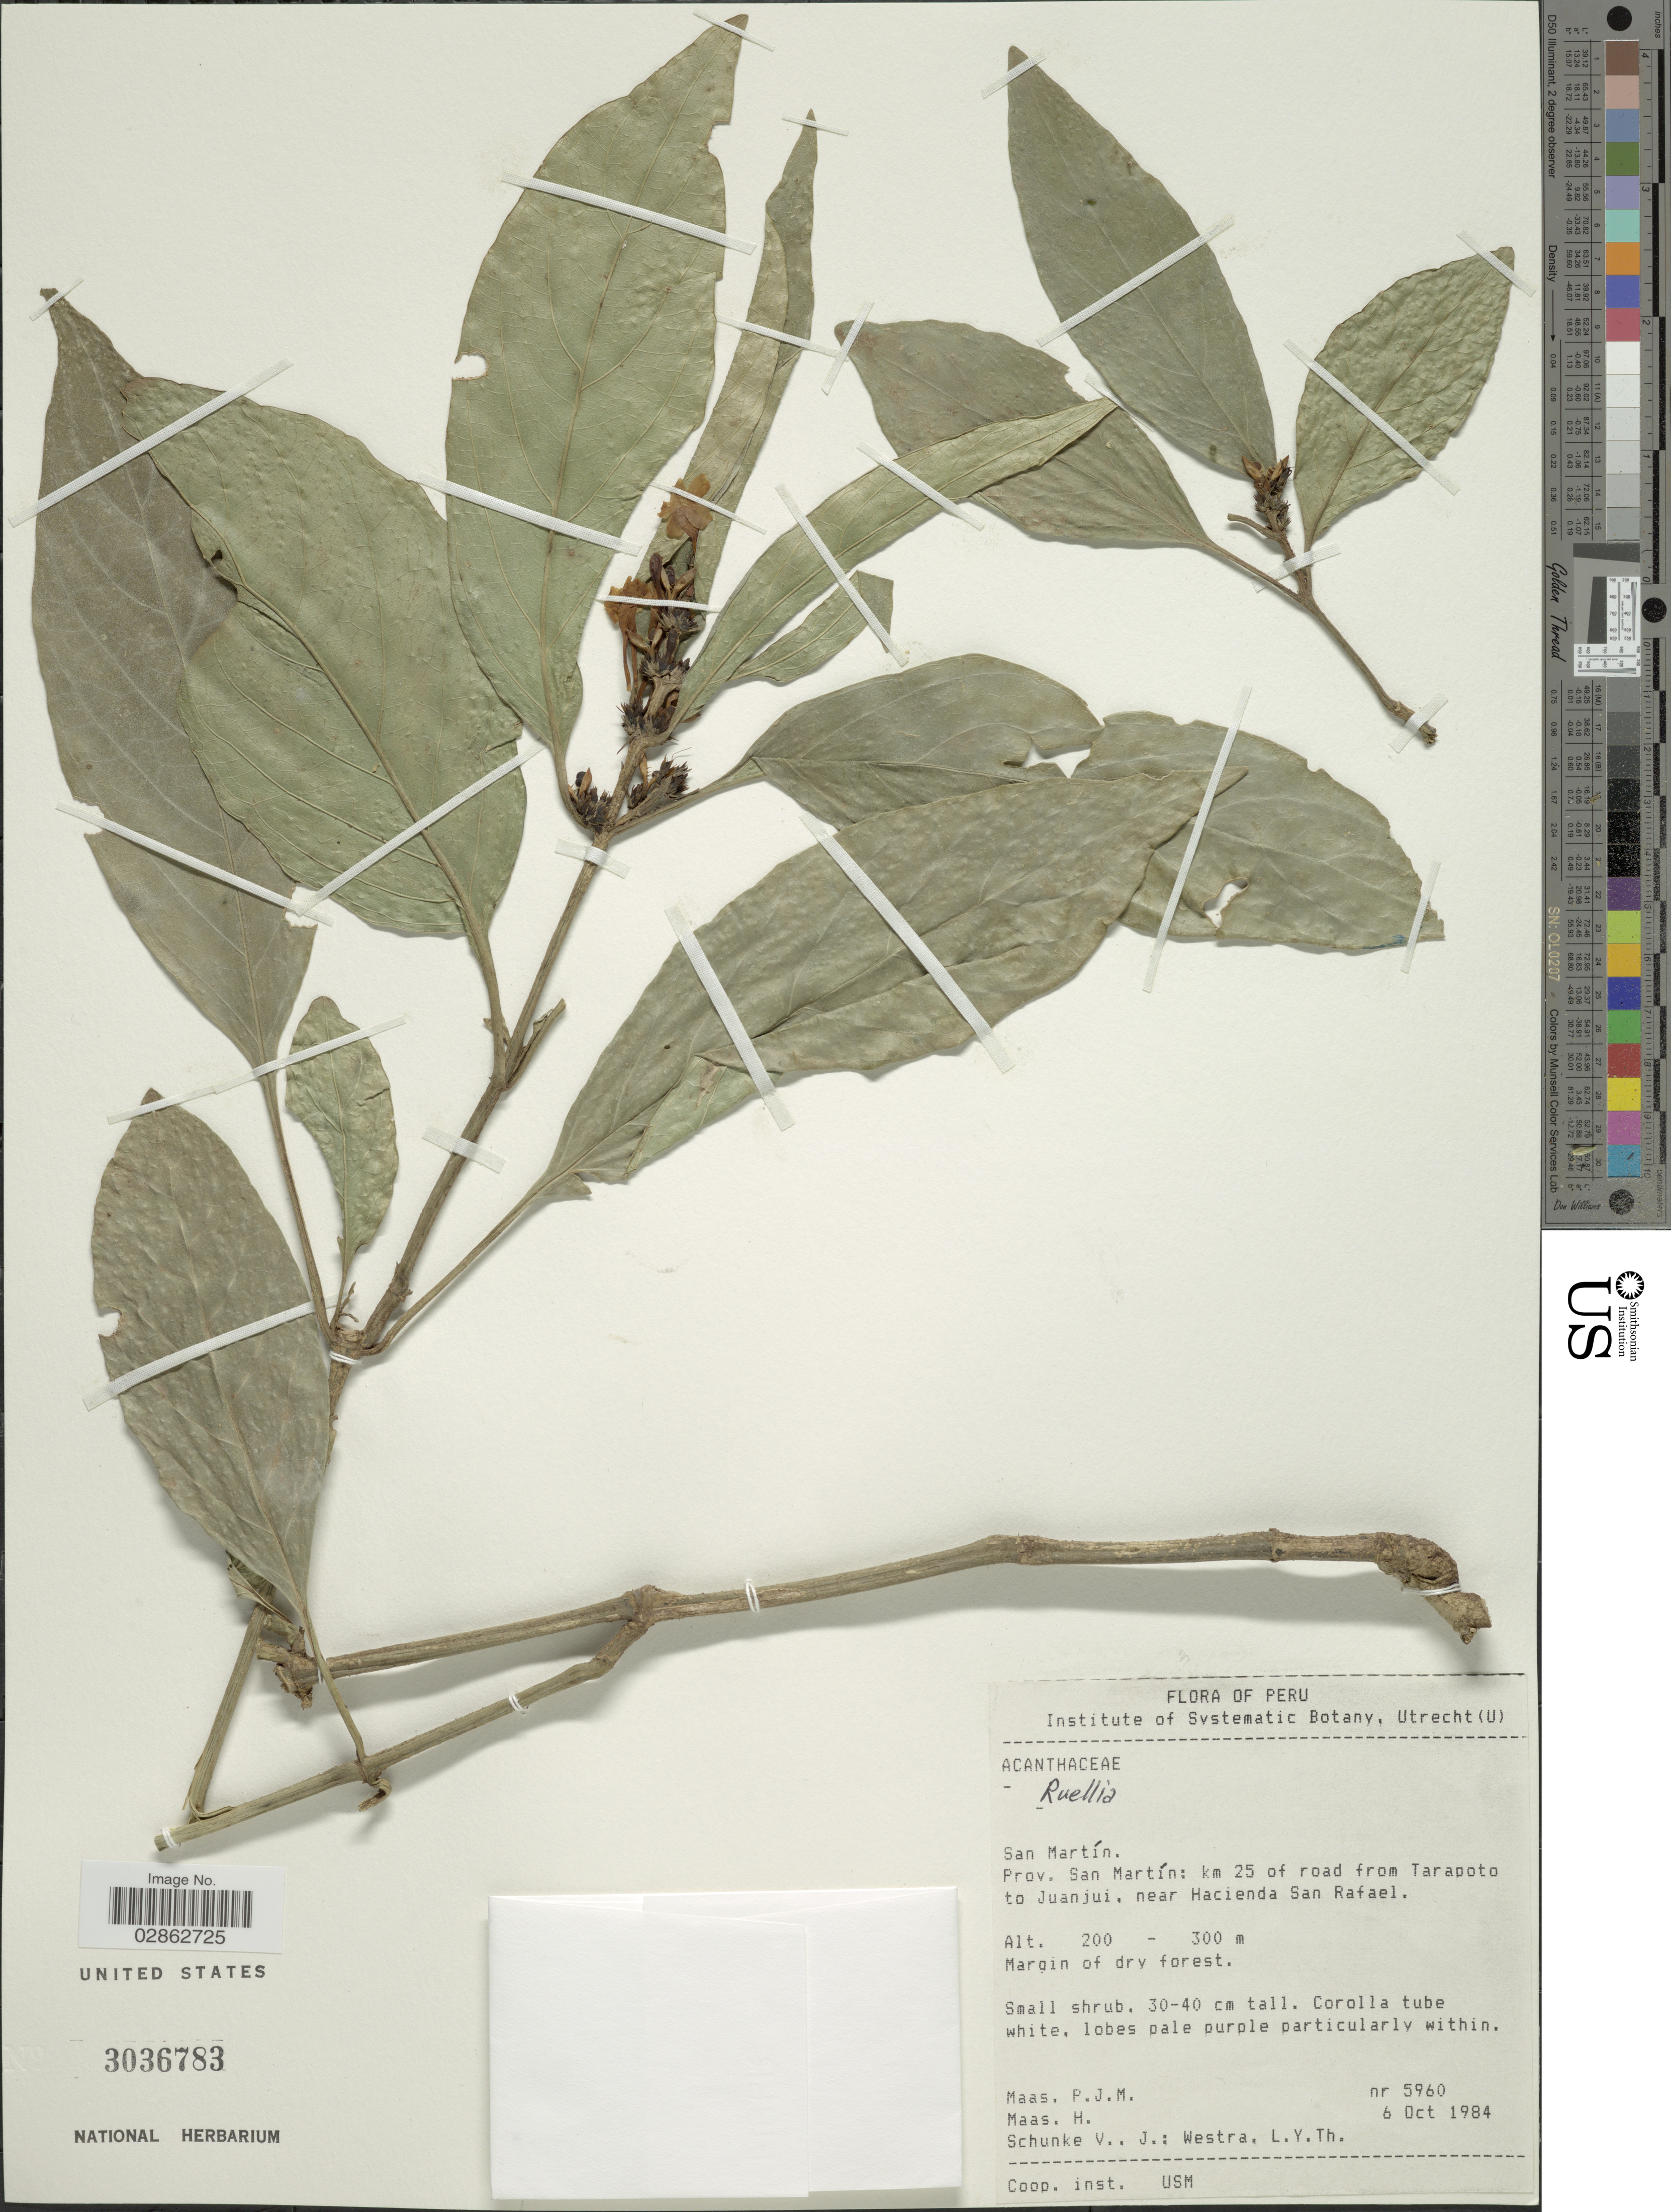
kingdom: Plantae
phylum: Tracheophyta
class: Magnoliopsida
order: Lamiales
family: Acanthaceae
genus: Ruellia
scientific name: Ruellia sp.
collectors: P. Maas, H. Maas, J. Schunke Vigo & L. Y. T. Westra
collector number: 5960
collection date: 1984-10-06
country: Peru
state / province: San Martín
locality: Prov. san Martín: km 25 of road from Tarapoto to Juanjui, near Hacienda San Rafael.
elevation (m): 200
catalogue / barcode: US 3036783